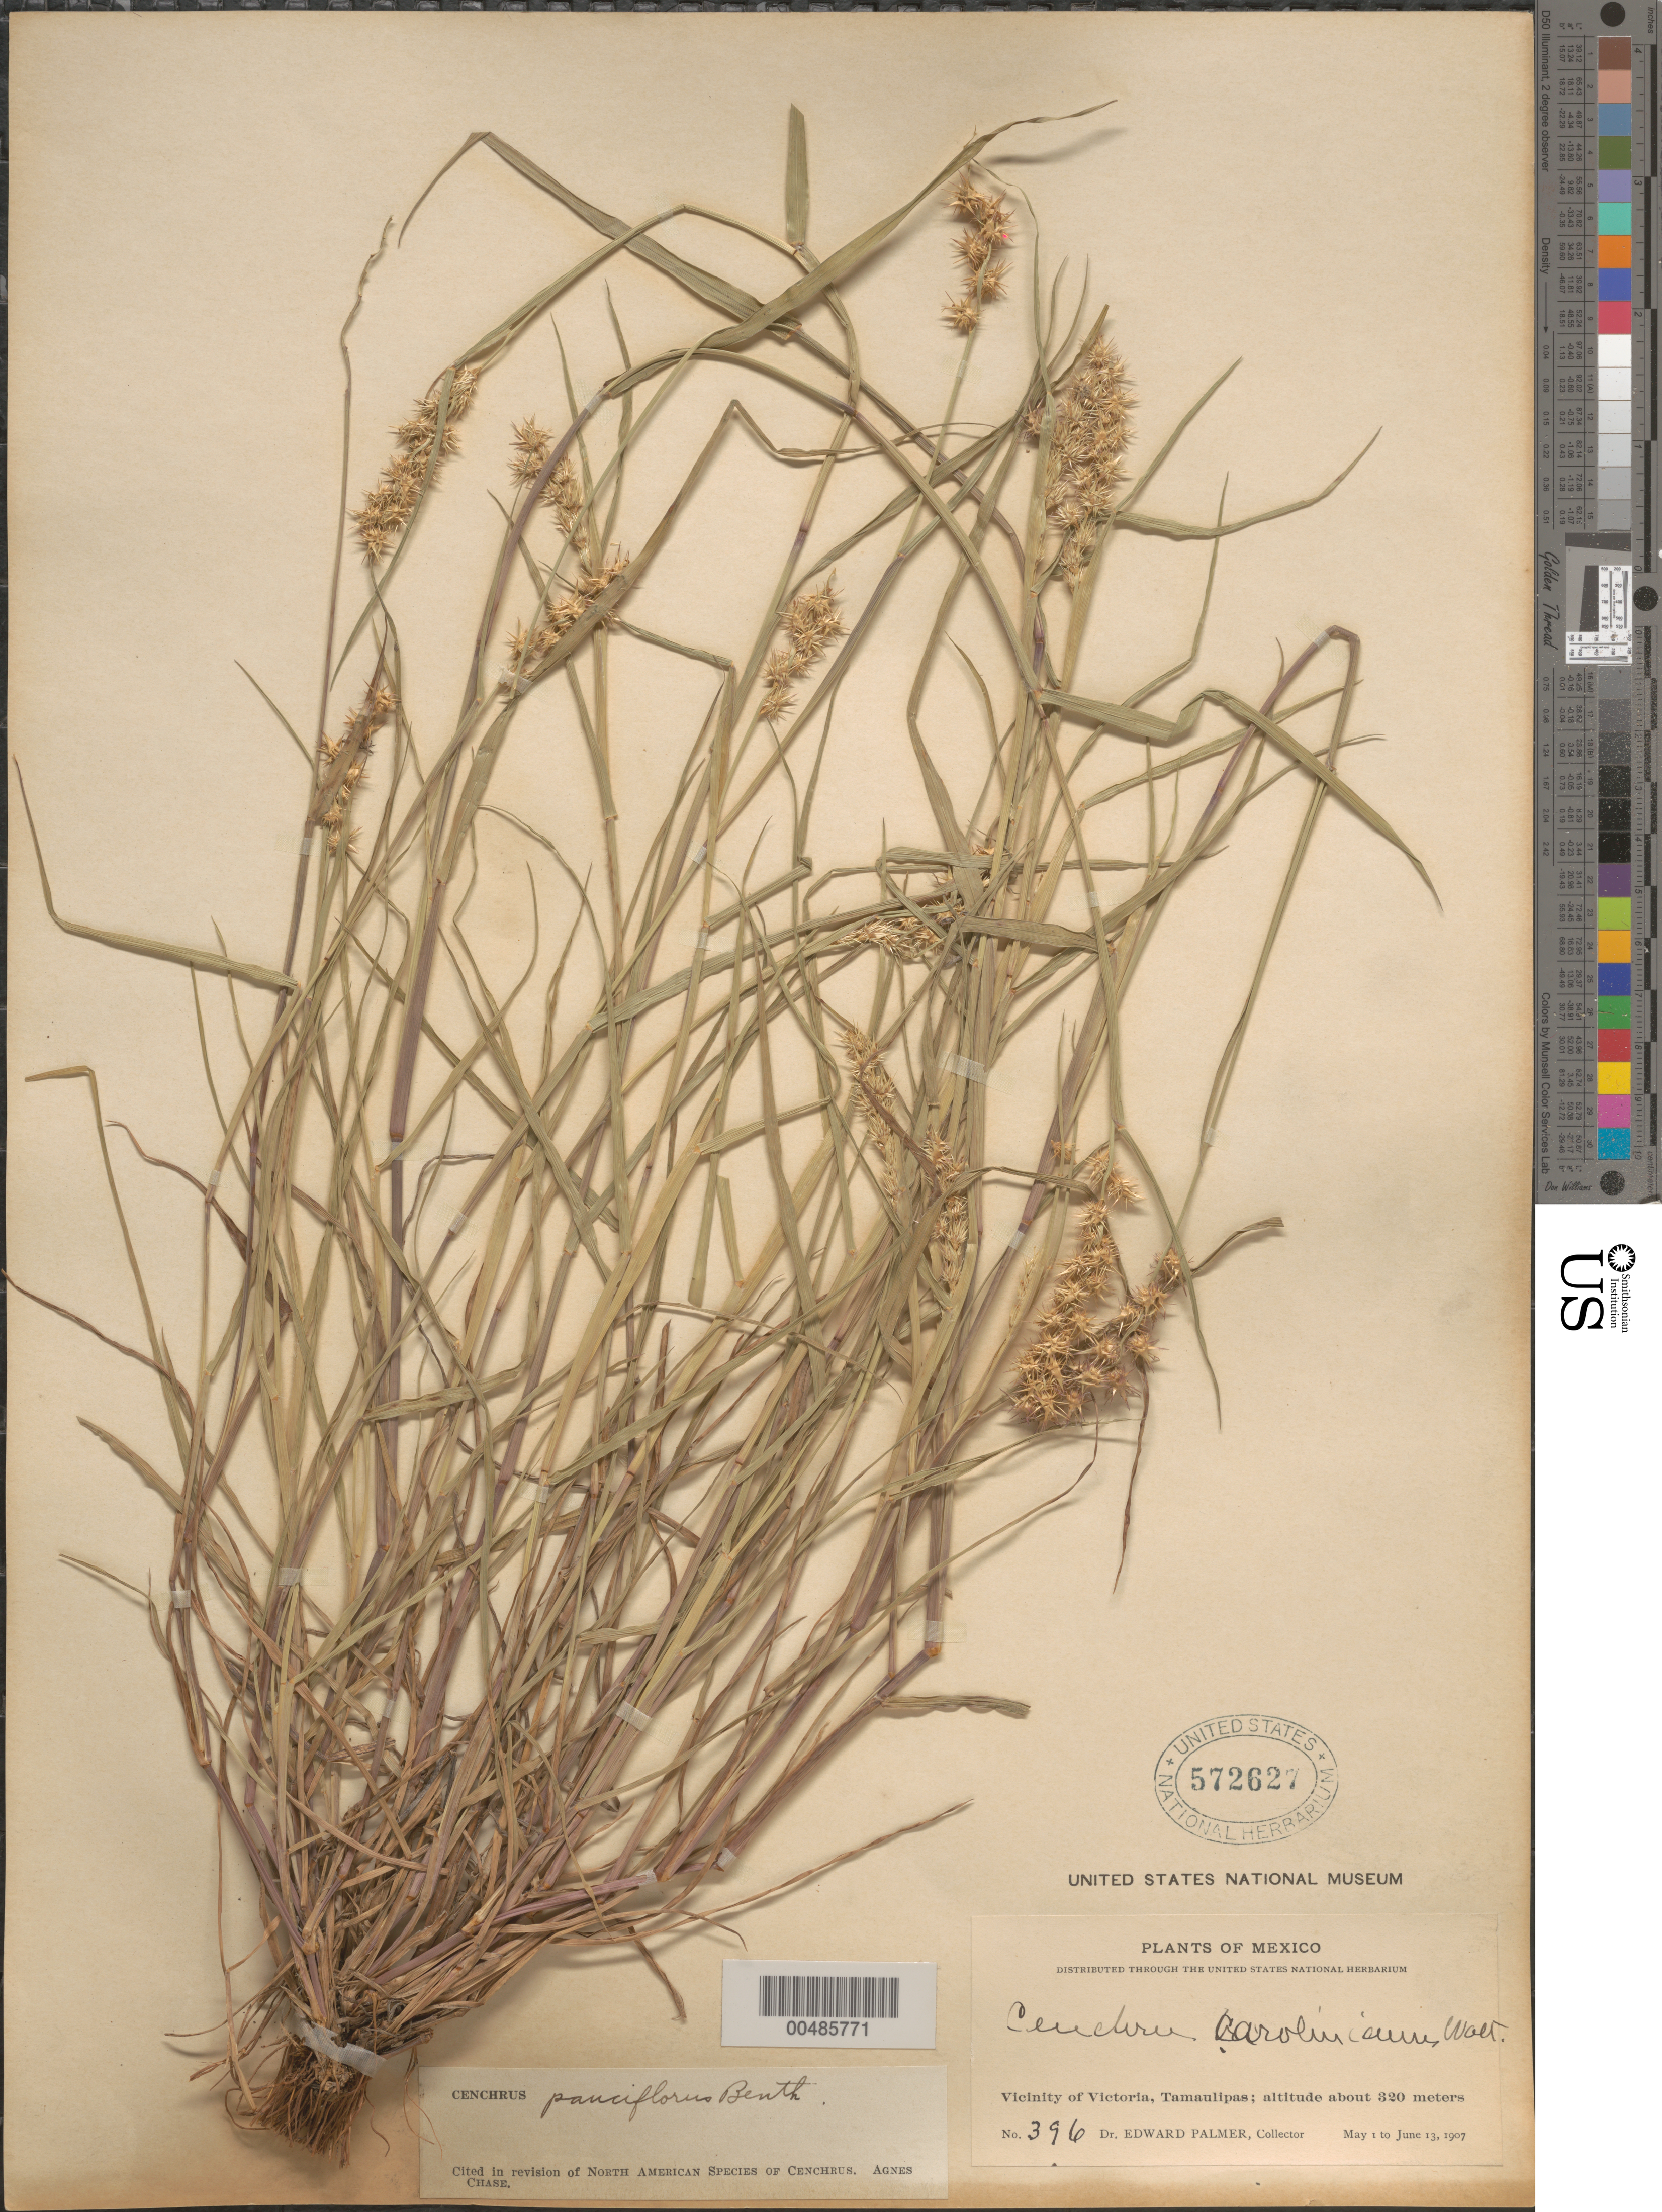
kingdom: Plantae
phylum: Tracheophyta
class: Liliopsida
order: Poales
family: Poaceae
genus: Cenchrus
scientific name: Cenchrus incertus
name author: M.A. Curtis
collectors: E. Palmer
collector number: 396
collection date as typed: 1 May 1907 to 13 Jun 1907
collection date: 1907-05-01/1907-06-13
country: Mexico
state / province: Tamaulipas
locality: Vicinity of Victoria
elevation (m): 320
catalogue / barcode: US 572627